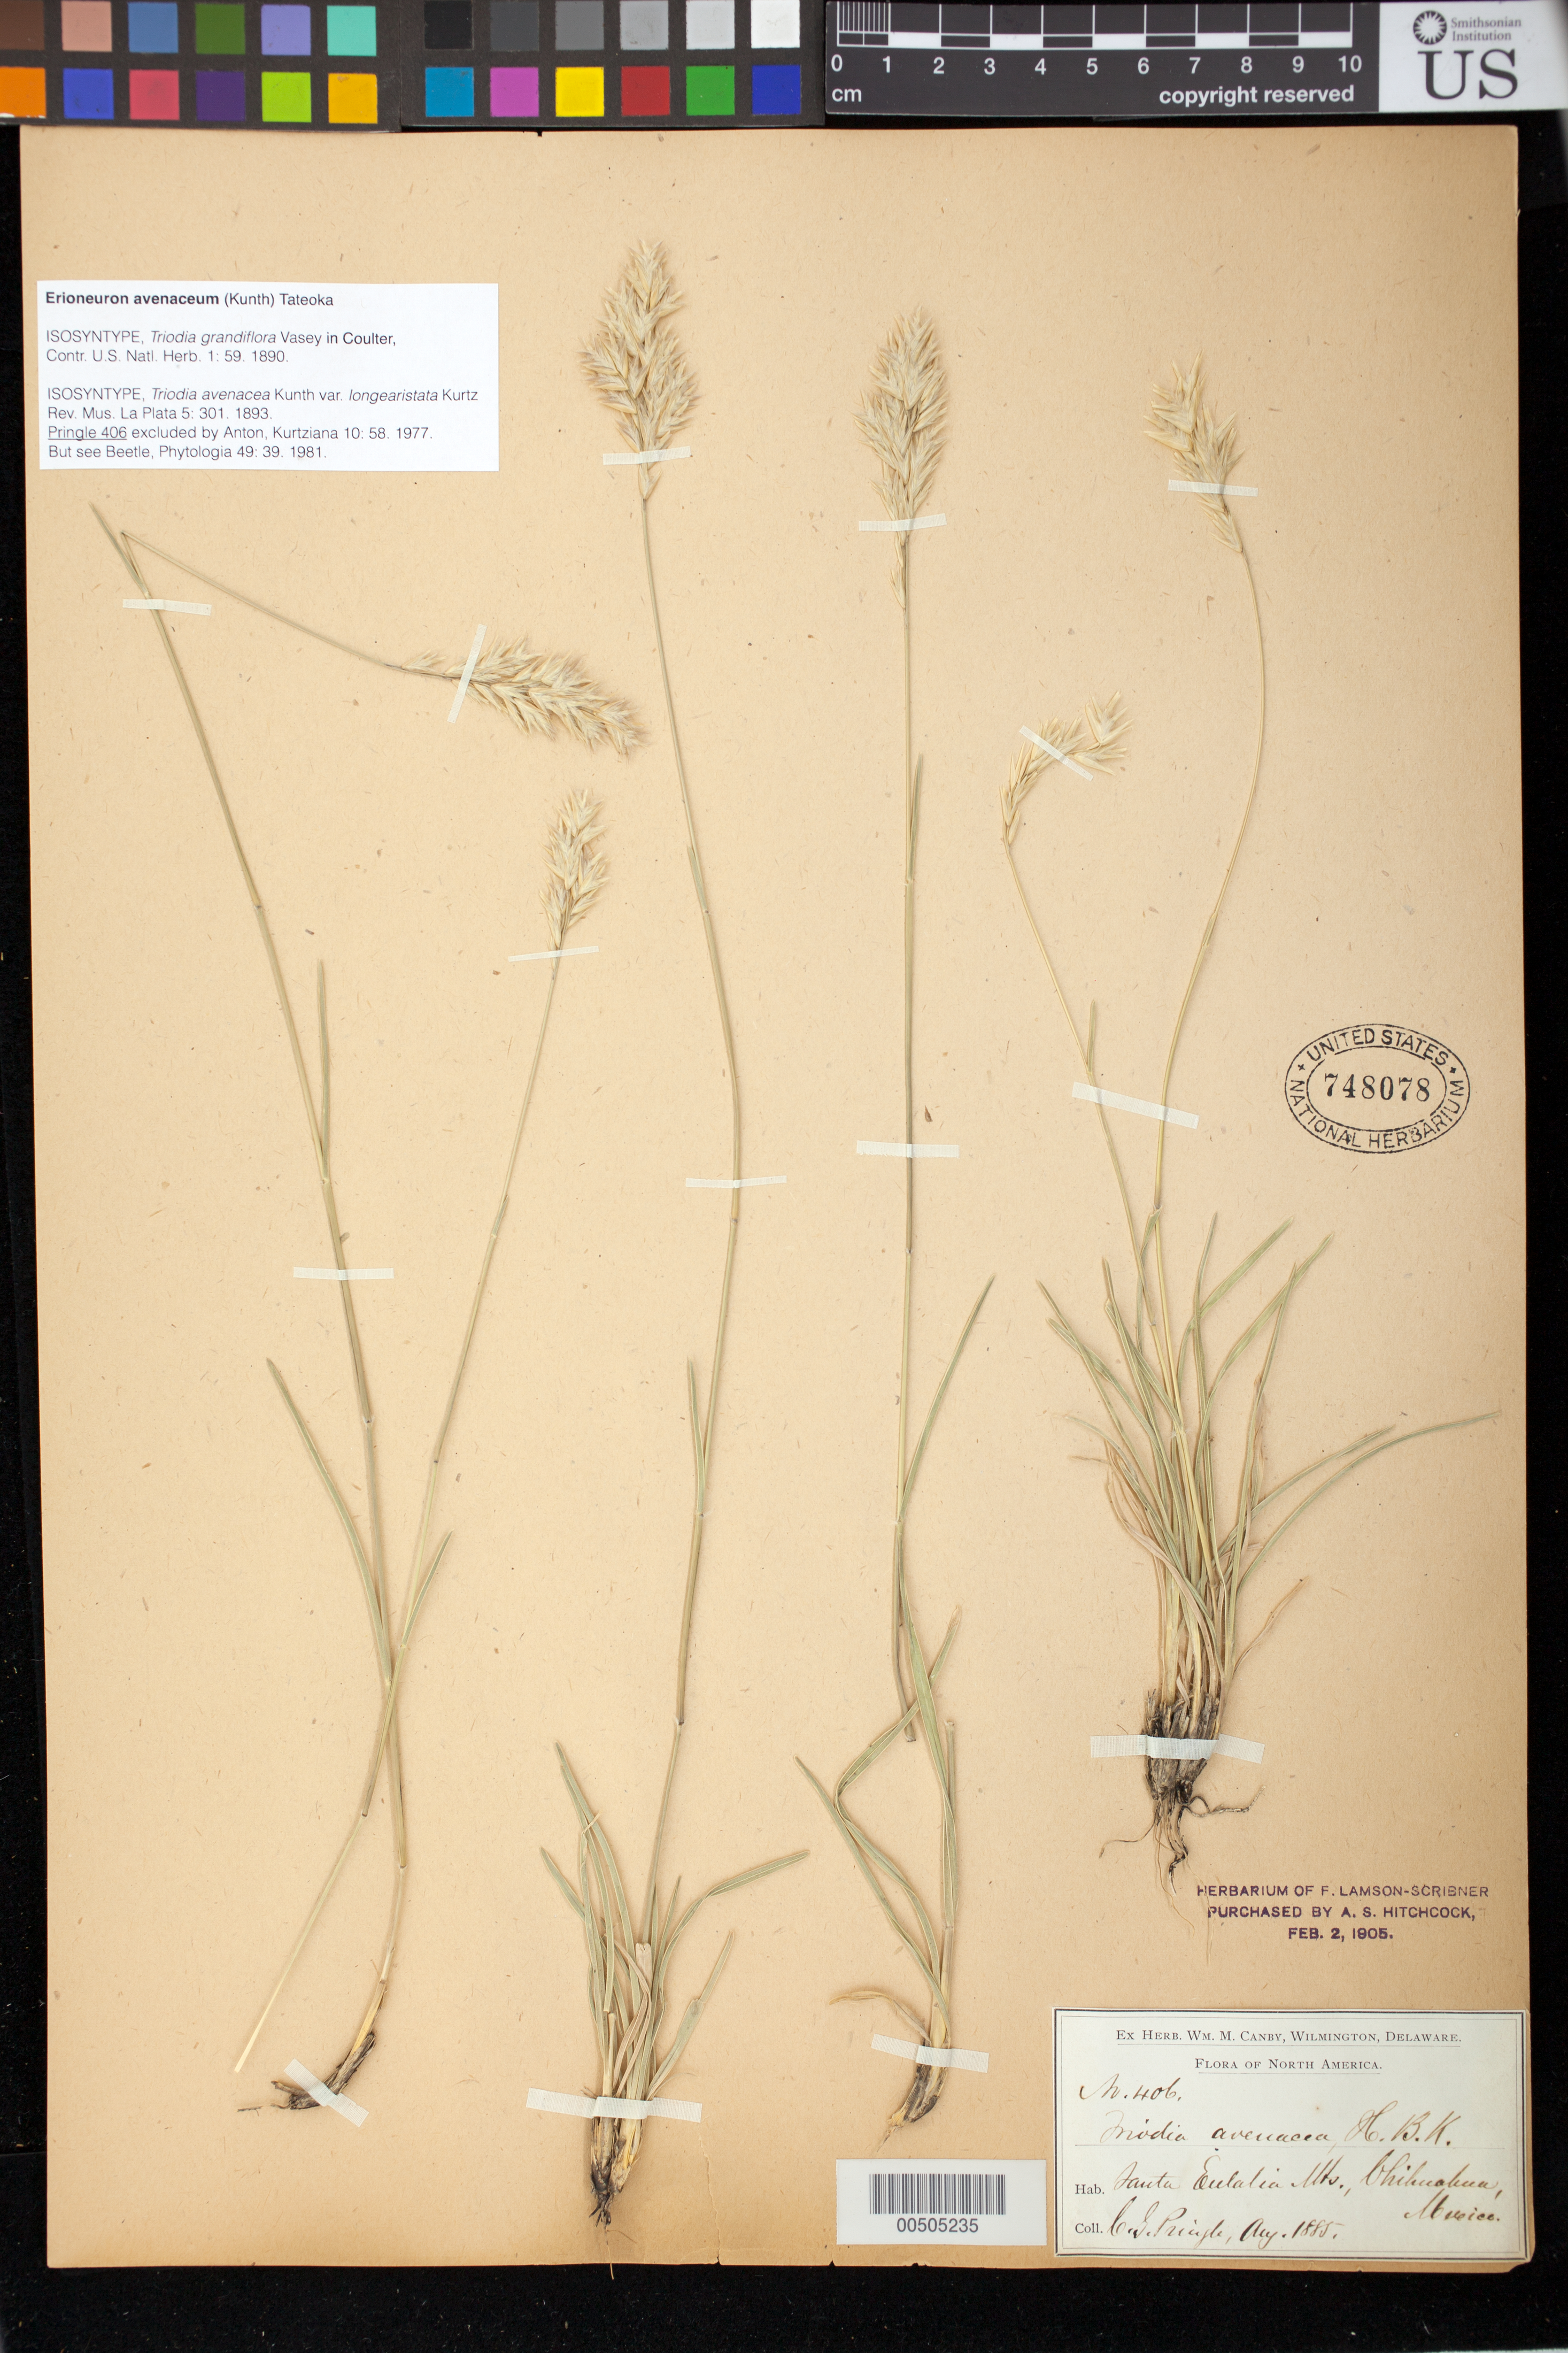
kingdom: Plantae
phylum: Tracheophyta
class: Liliopsida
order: Poales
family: Poaceae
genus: Triodia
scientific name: Triodia grandiflora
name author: Vasey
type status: Isosyntype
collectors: C. G. Pringle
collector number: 406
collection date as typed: Aug 1885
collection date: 1885-08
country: Mexico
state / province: Chihuahua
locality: Santa Eulalia Mts.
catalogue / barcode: US 748078